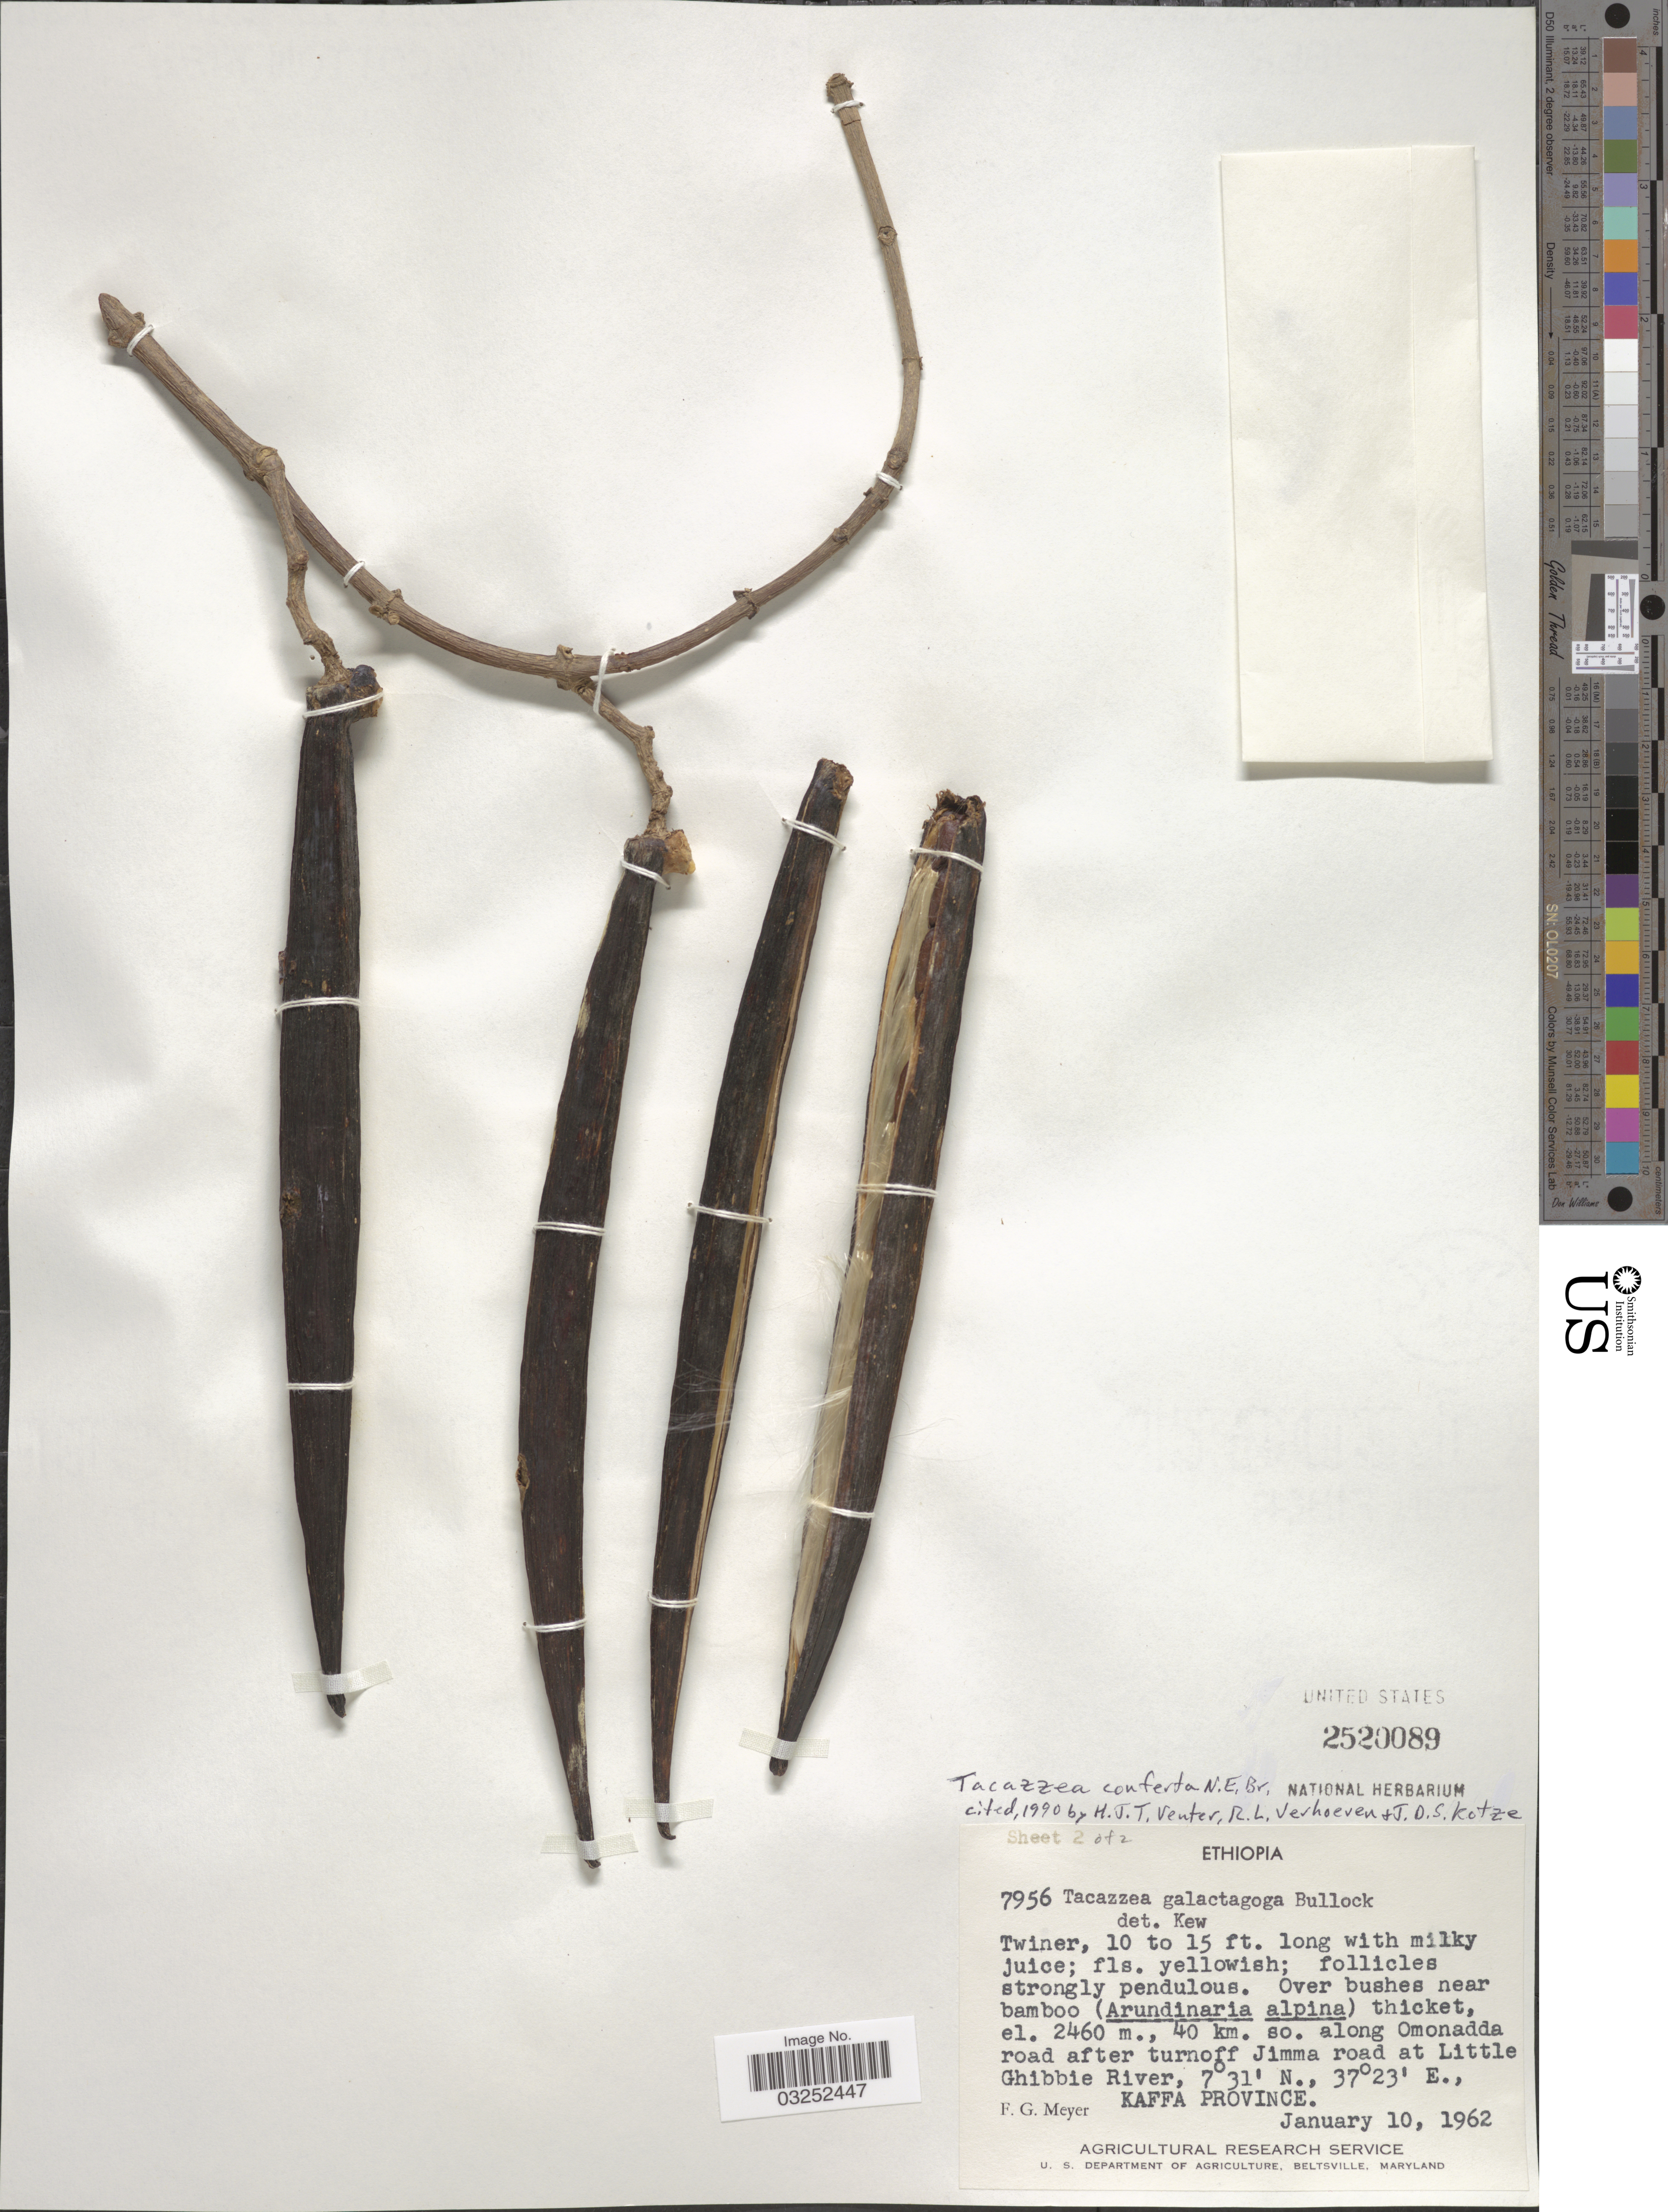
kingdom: Plantae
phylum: Tracheophyta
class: Magnoliopsida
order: Gentianales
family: Apocynaceae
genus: Tacazzea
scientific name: Tacazzea conferta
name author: N.E. Br.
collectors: F. G. Meyer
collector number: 7956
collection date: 1962-01-10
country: Ethiopia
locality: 40 km. so. along Omonadda road after turnoff Jimma road at Little Ghibbie River. Kaffa Province.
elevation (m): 2460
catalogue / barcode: US 2520089